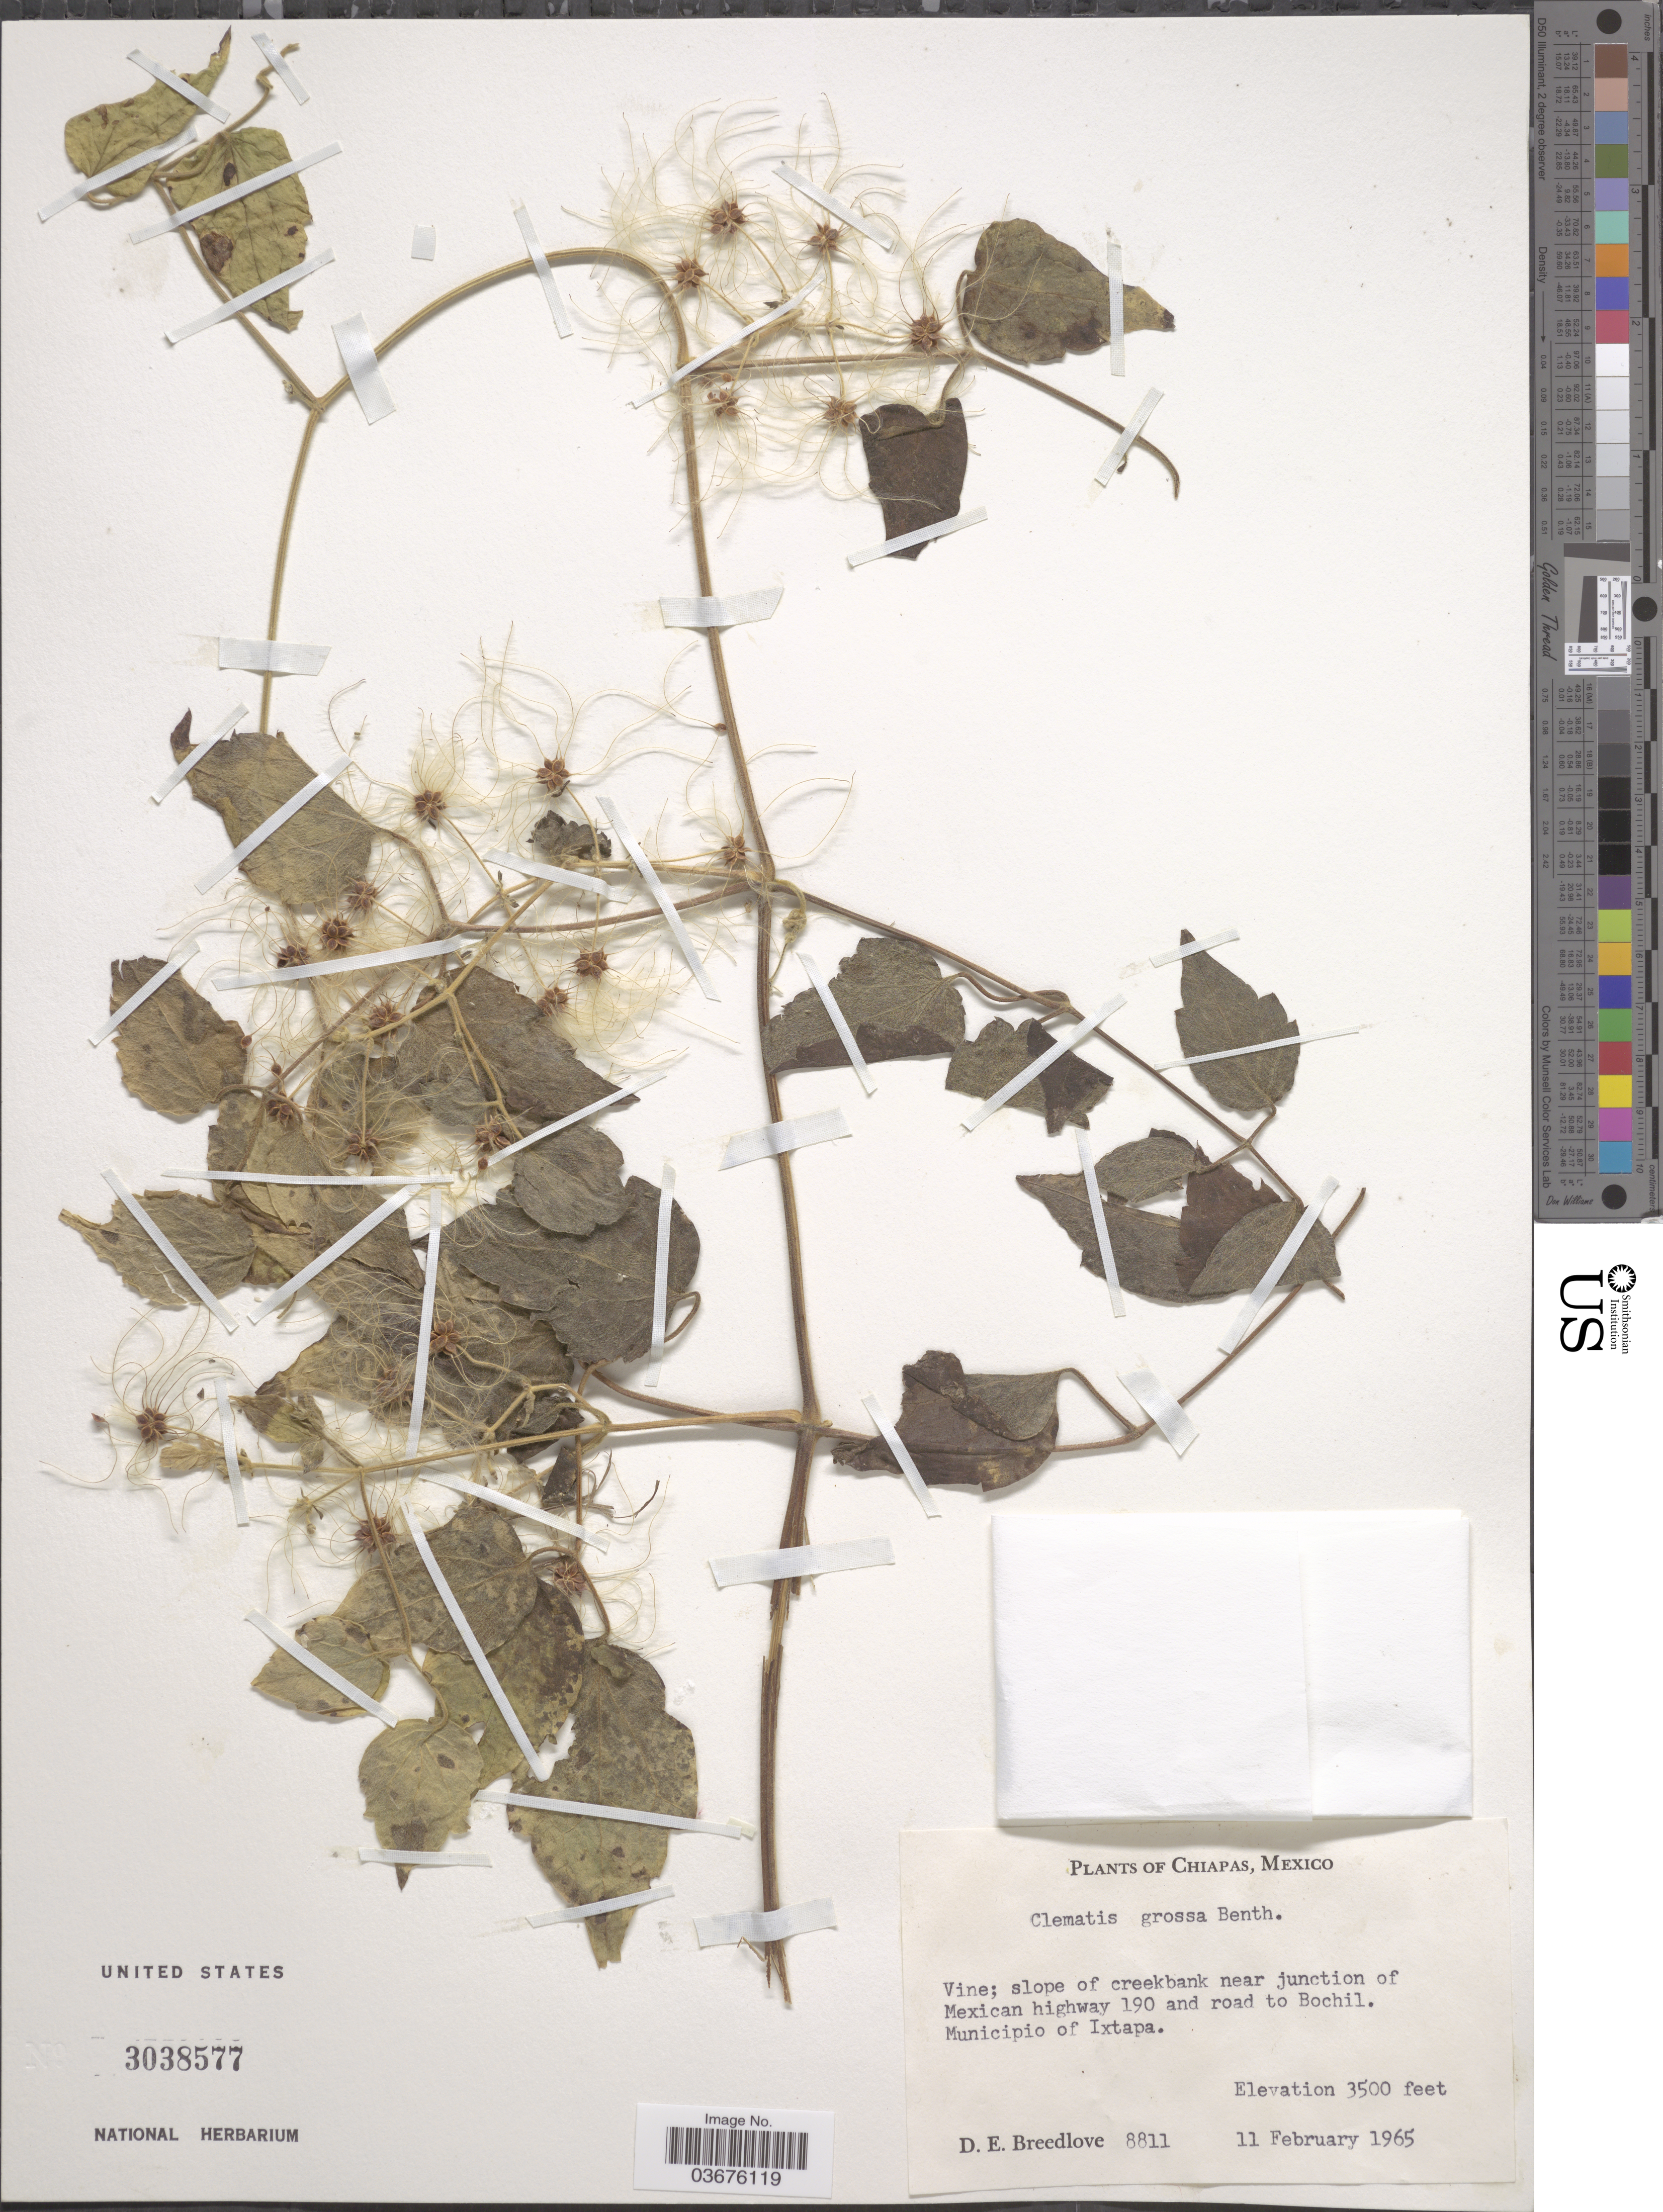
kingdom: Plantae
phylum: Tracheophyta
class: Magnoliopsida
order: Ranunculales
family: Ranunculaceae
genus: Clematis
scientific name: Clematis grossa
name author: Benth.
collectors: D. E. Breedlove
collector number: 8811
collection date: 1965-02-11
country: Mexico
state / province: Chiapas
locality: Slopes of creekbank near junction of Mexican highway 190 and road to Bochil. Municipio of Ixtapa.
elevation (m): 1067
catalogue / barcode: US 3038577